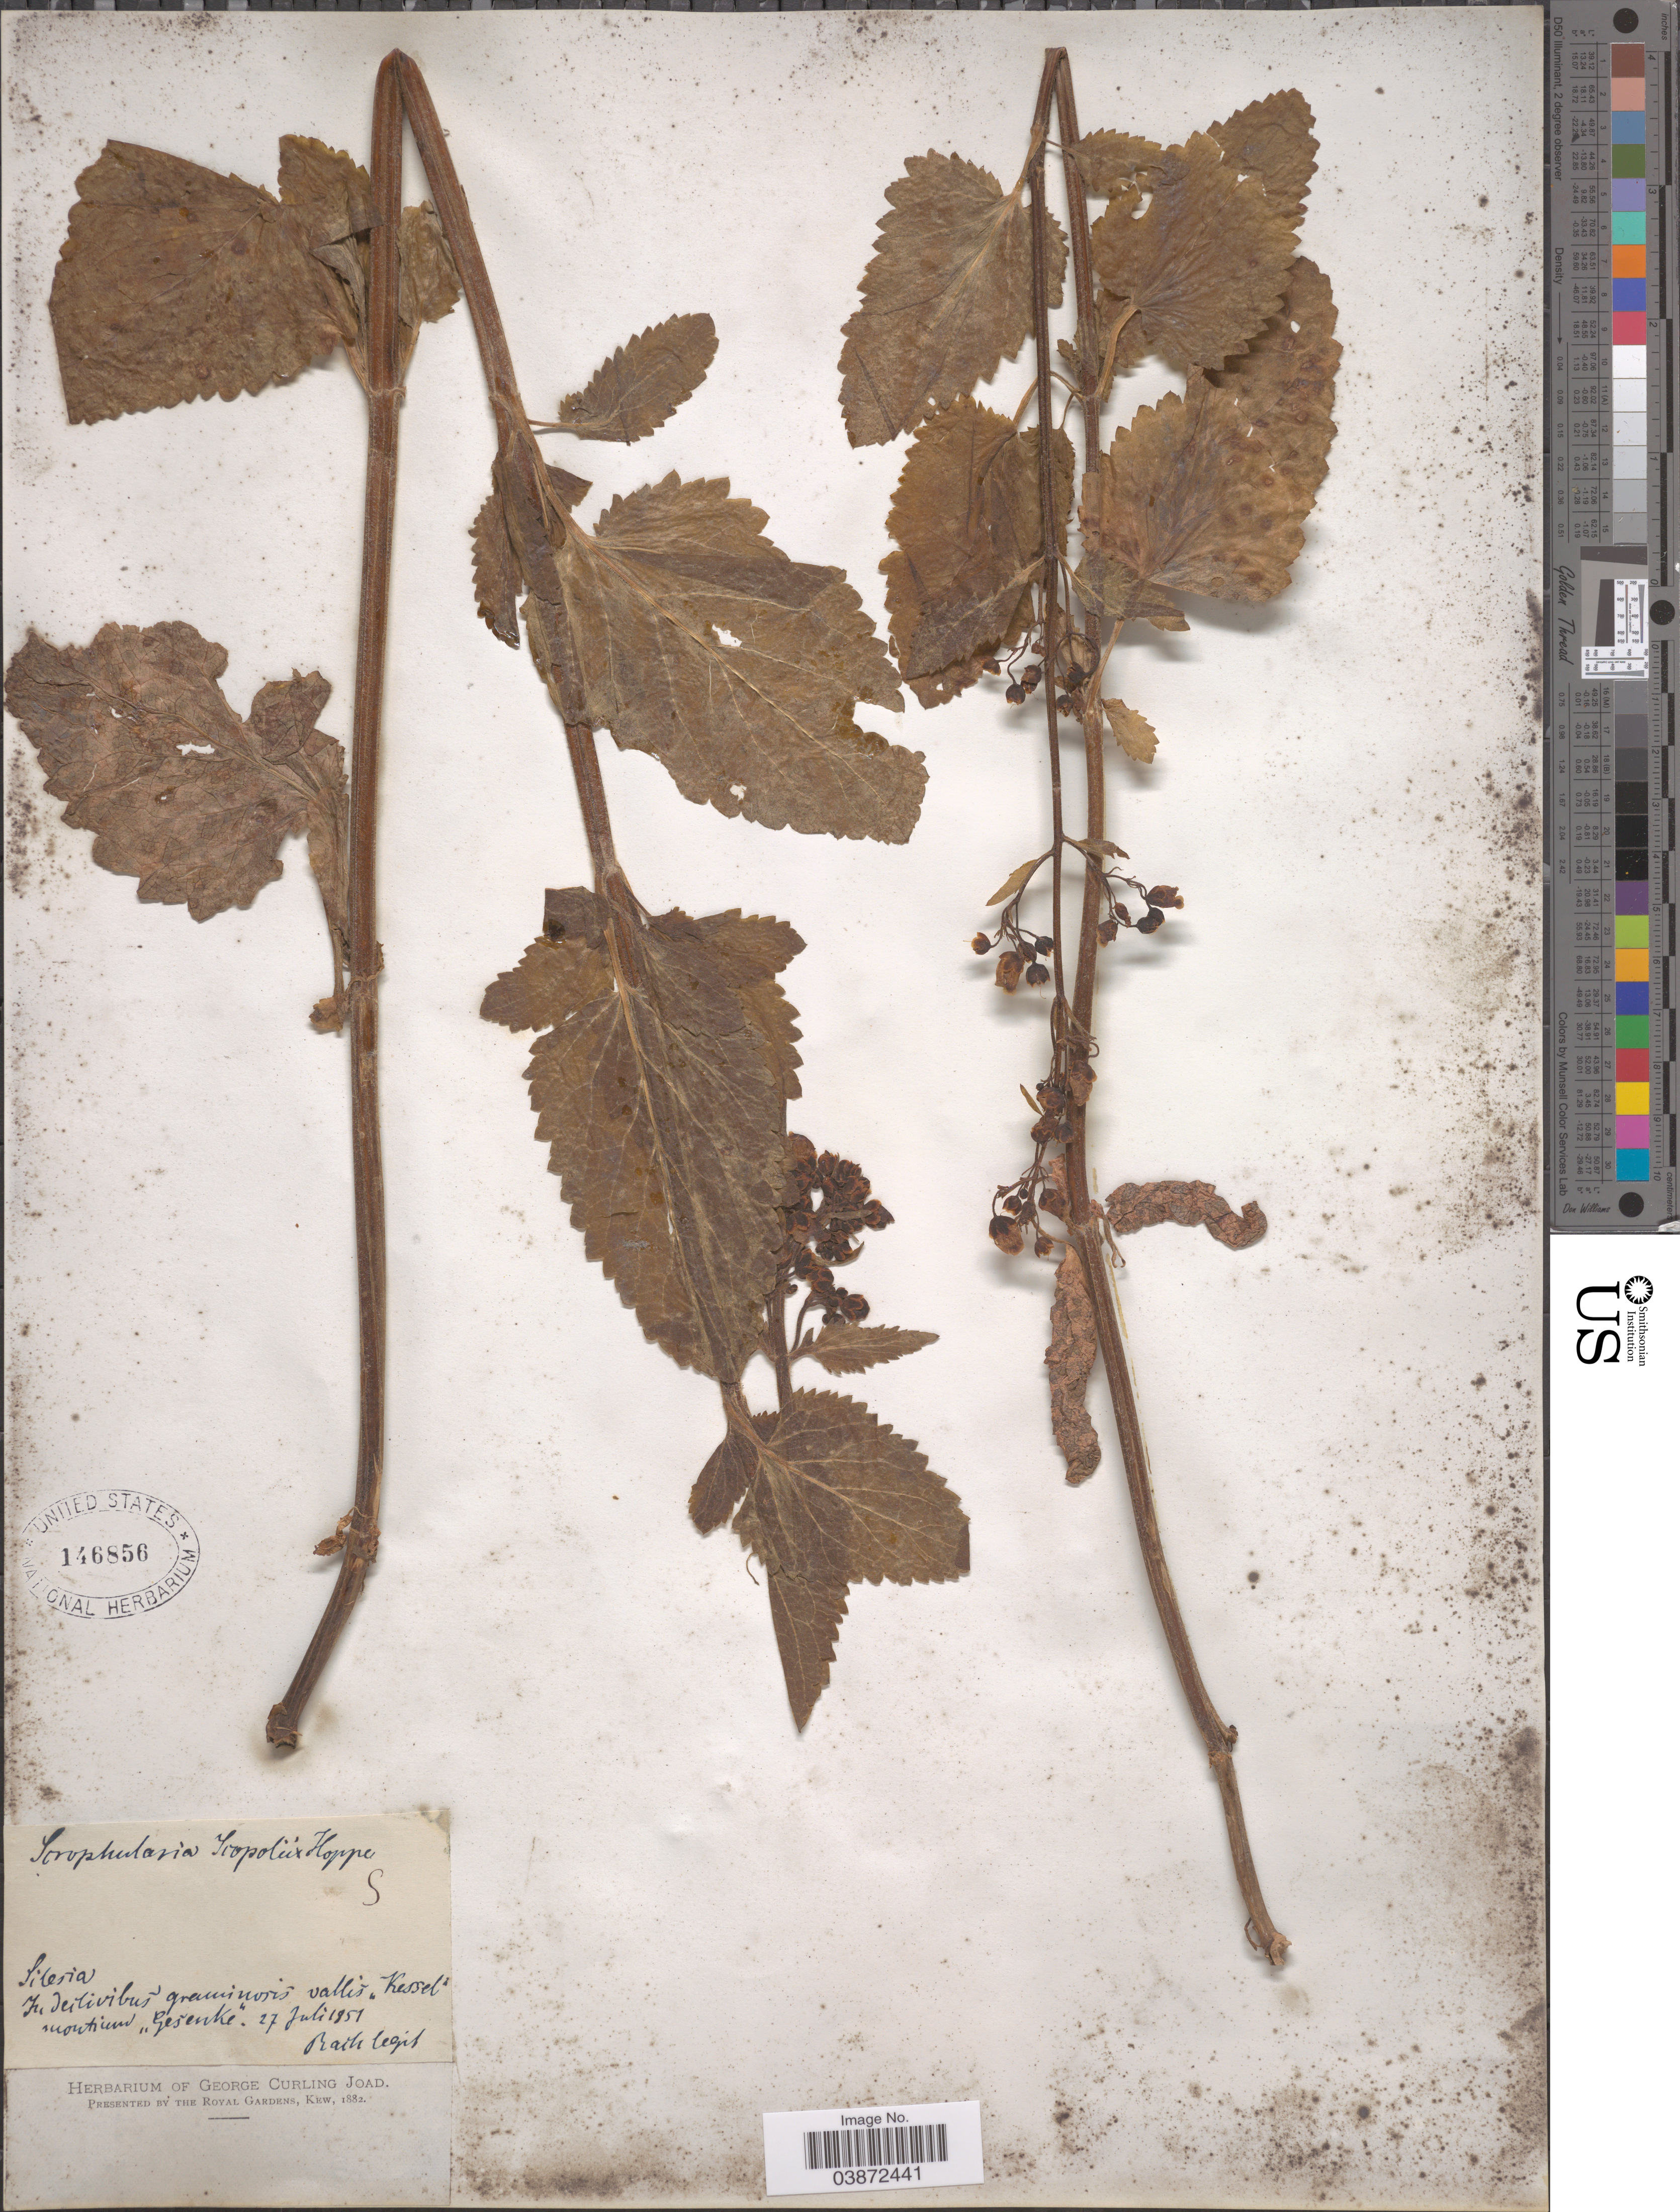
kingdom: Plantae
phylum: Tracheophyta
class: Magnoliopsida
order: Lamiales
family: Scrophulariaceae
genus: Scrophularia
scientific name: Scrophularia scopolii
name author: Hoppe ex Pers.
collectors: Bath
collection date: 1851-07-27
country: Germany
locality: In declivibus graminosisi vallis "Kessel" monticum "Geseke".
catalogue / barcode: US 146856